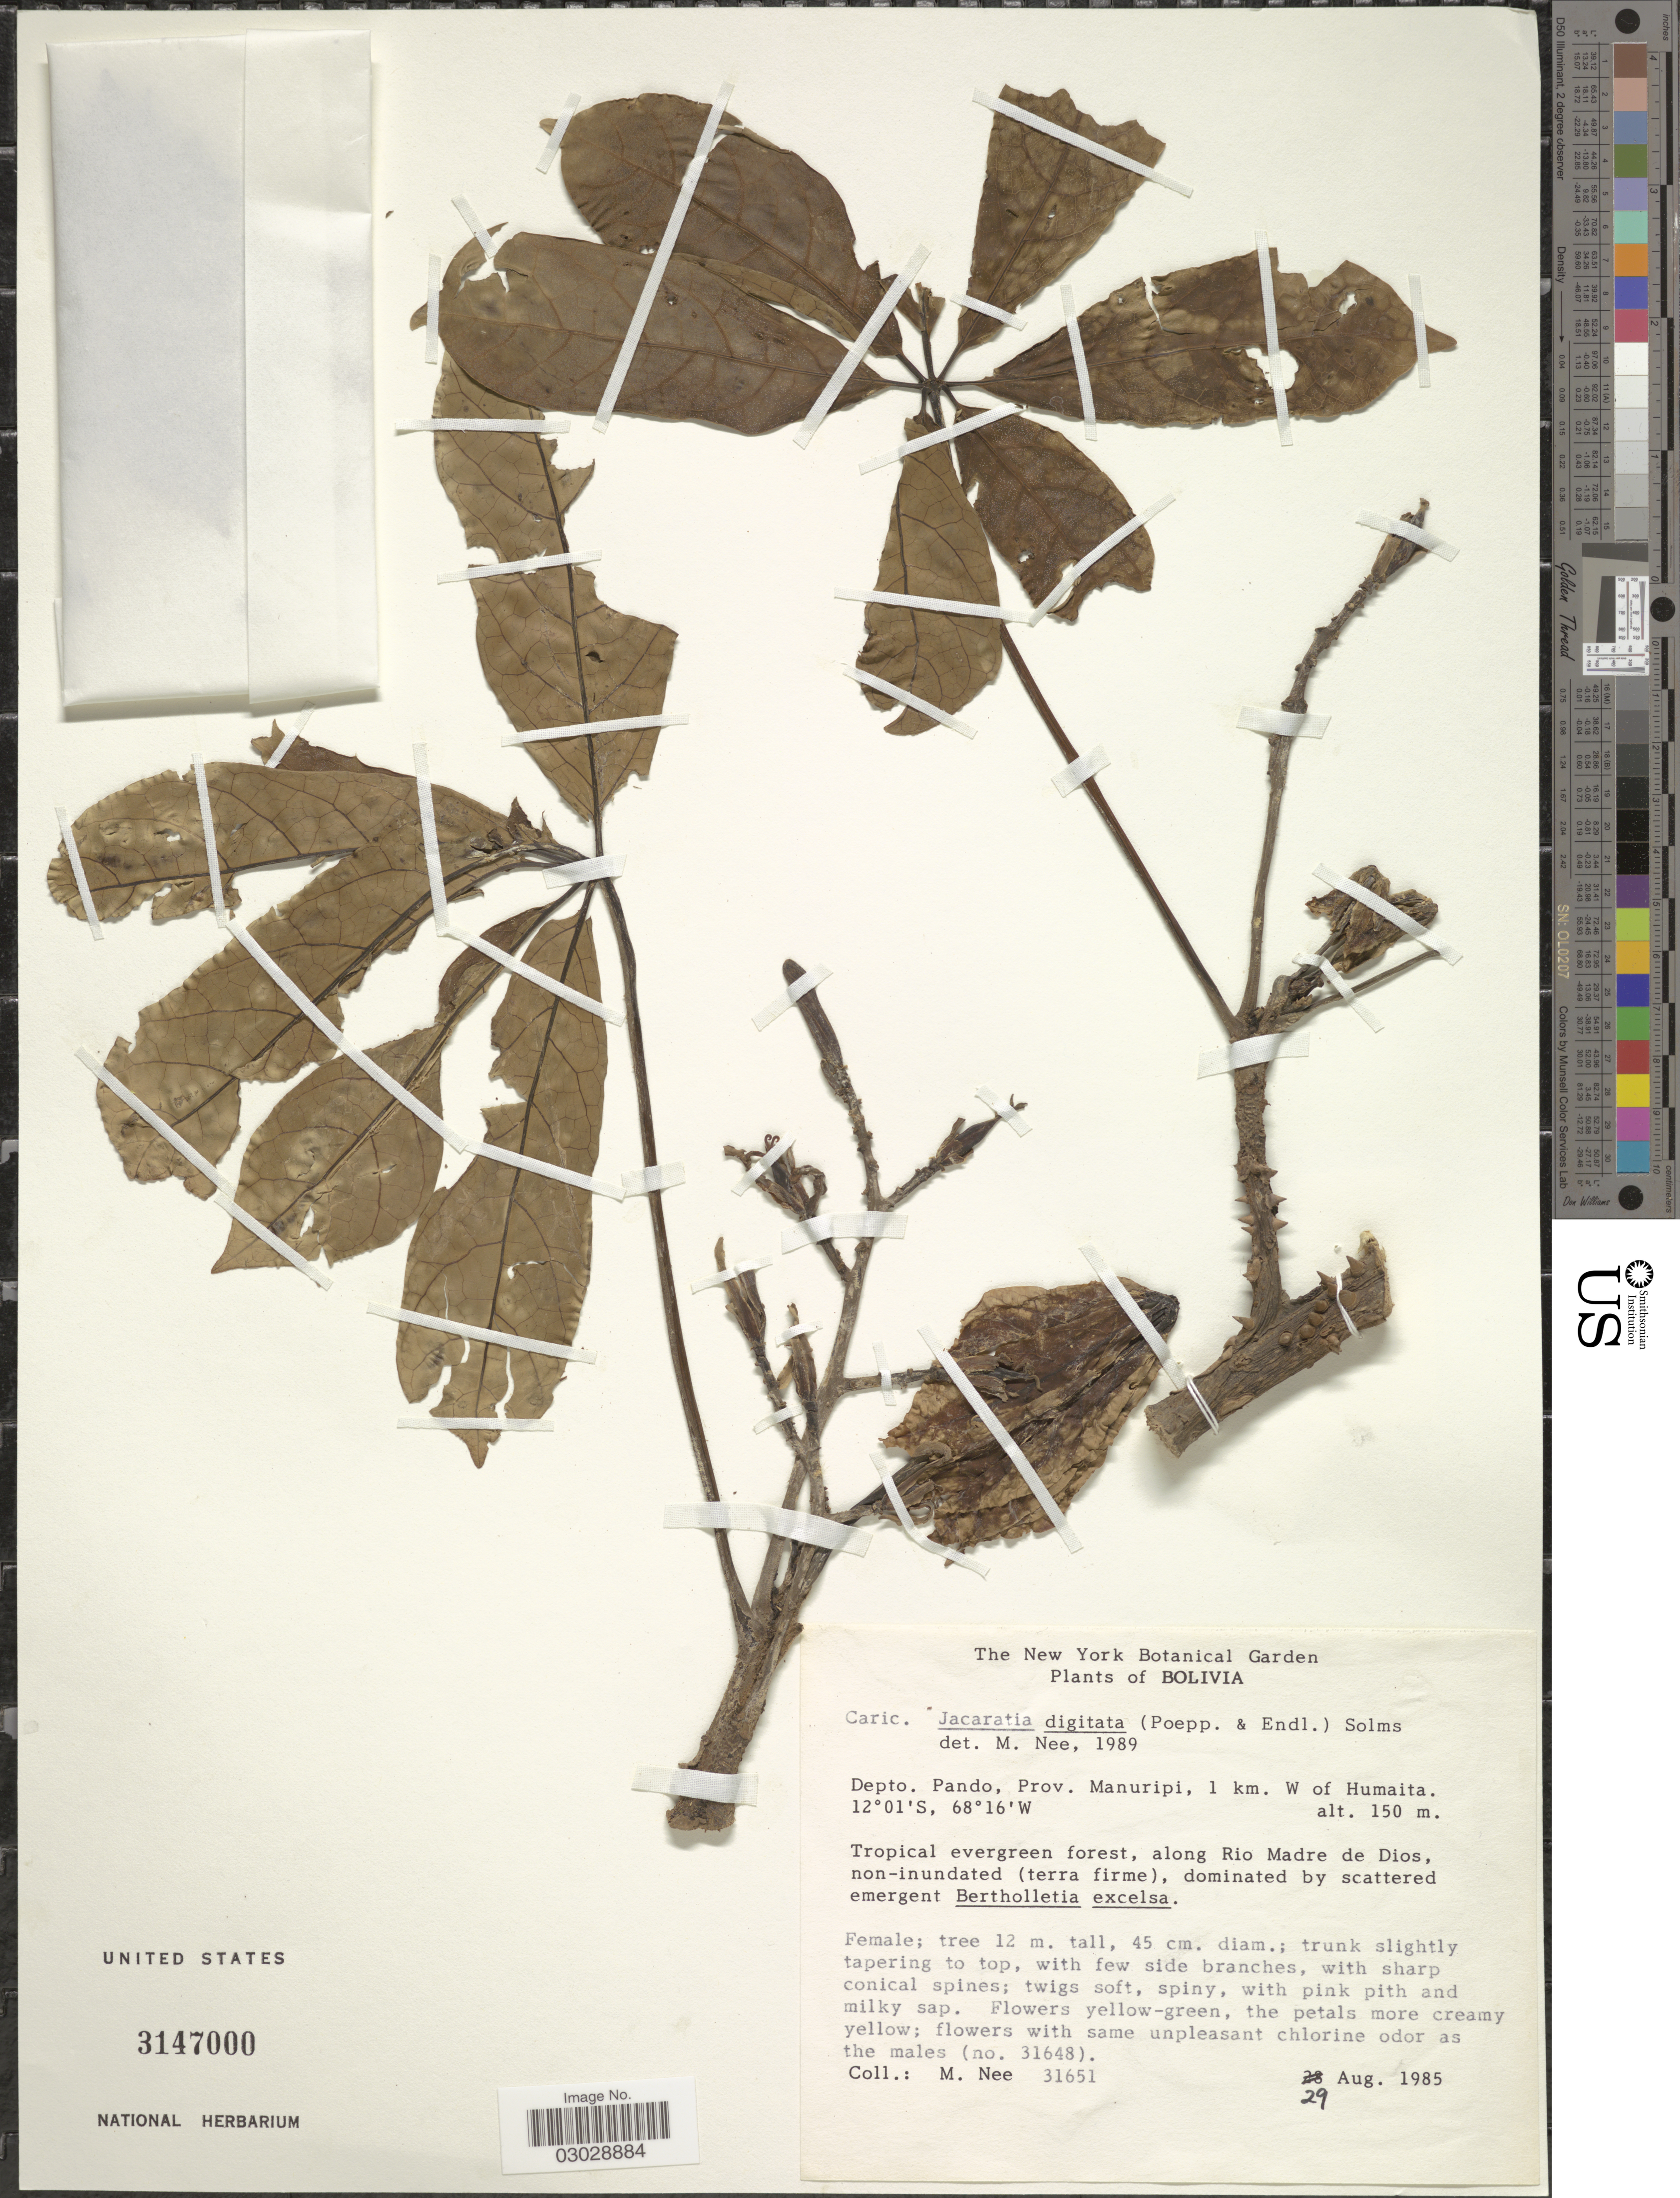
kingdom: Plantae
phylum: Tracheophyta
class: Magnoliopsida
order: Brassicales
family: Caricaceae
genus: Jacaratia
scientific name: Jacaratia digitata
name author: (Poepp. & Endl.) Solms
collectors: M. Nee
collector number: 31651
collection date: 1985-08-29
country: Bolivia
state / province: Pando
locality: Depto. Pando, Prov. Manuripi, 1 km. W of Humaita.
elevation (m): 150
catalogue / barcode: US 3147000